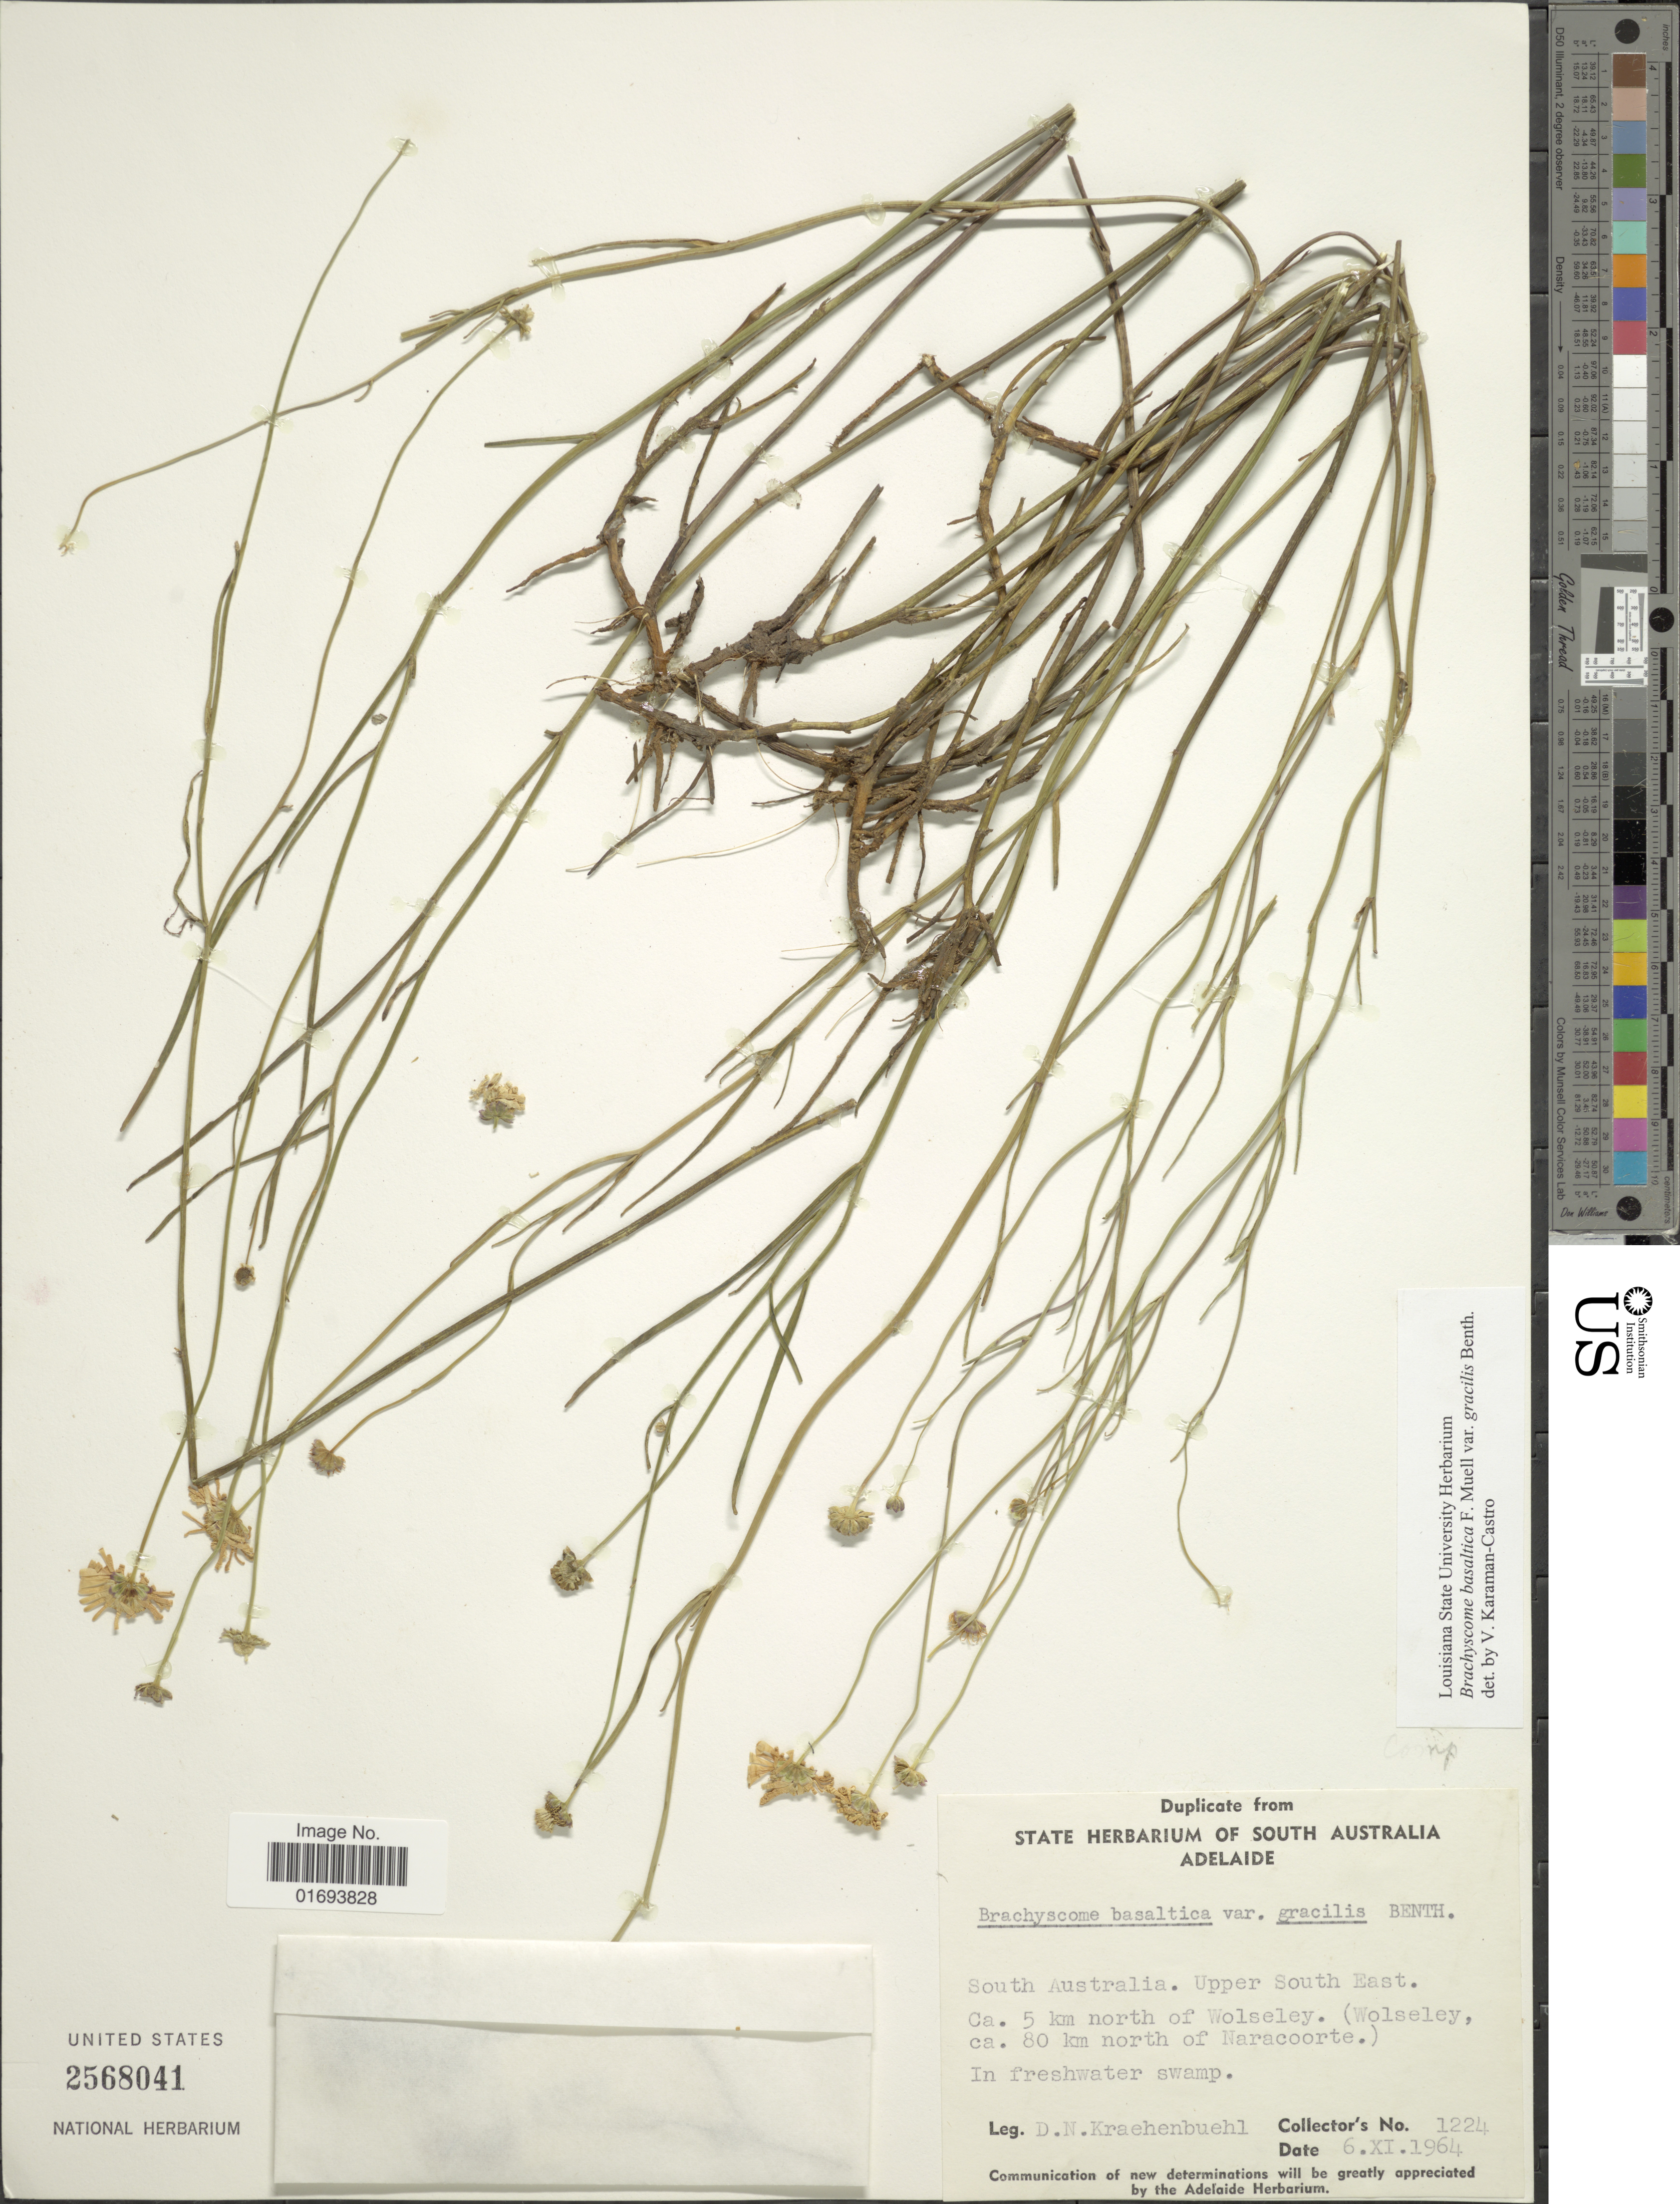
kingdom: Plantae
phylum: Tracheophyta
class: Magnoliopsida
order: Asterales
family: Asteraceae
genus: Brachyscome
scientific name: Brachyscome basaltica var. gracilis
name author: Benth.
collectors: D. Kraehenbuehl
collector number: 1224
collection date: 1964-11-06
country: Australia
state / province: South Australia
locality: South Australia. Adelaida. Upper South East. Ca. 5 km north of Wolseley. (Wolseley, ca. 80 km north of Naracoorte)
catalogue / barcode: US 2568041